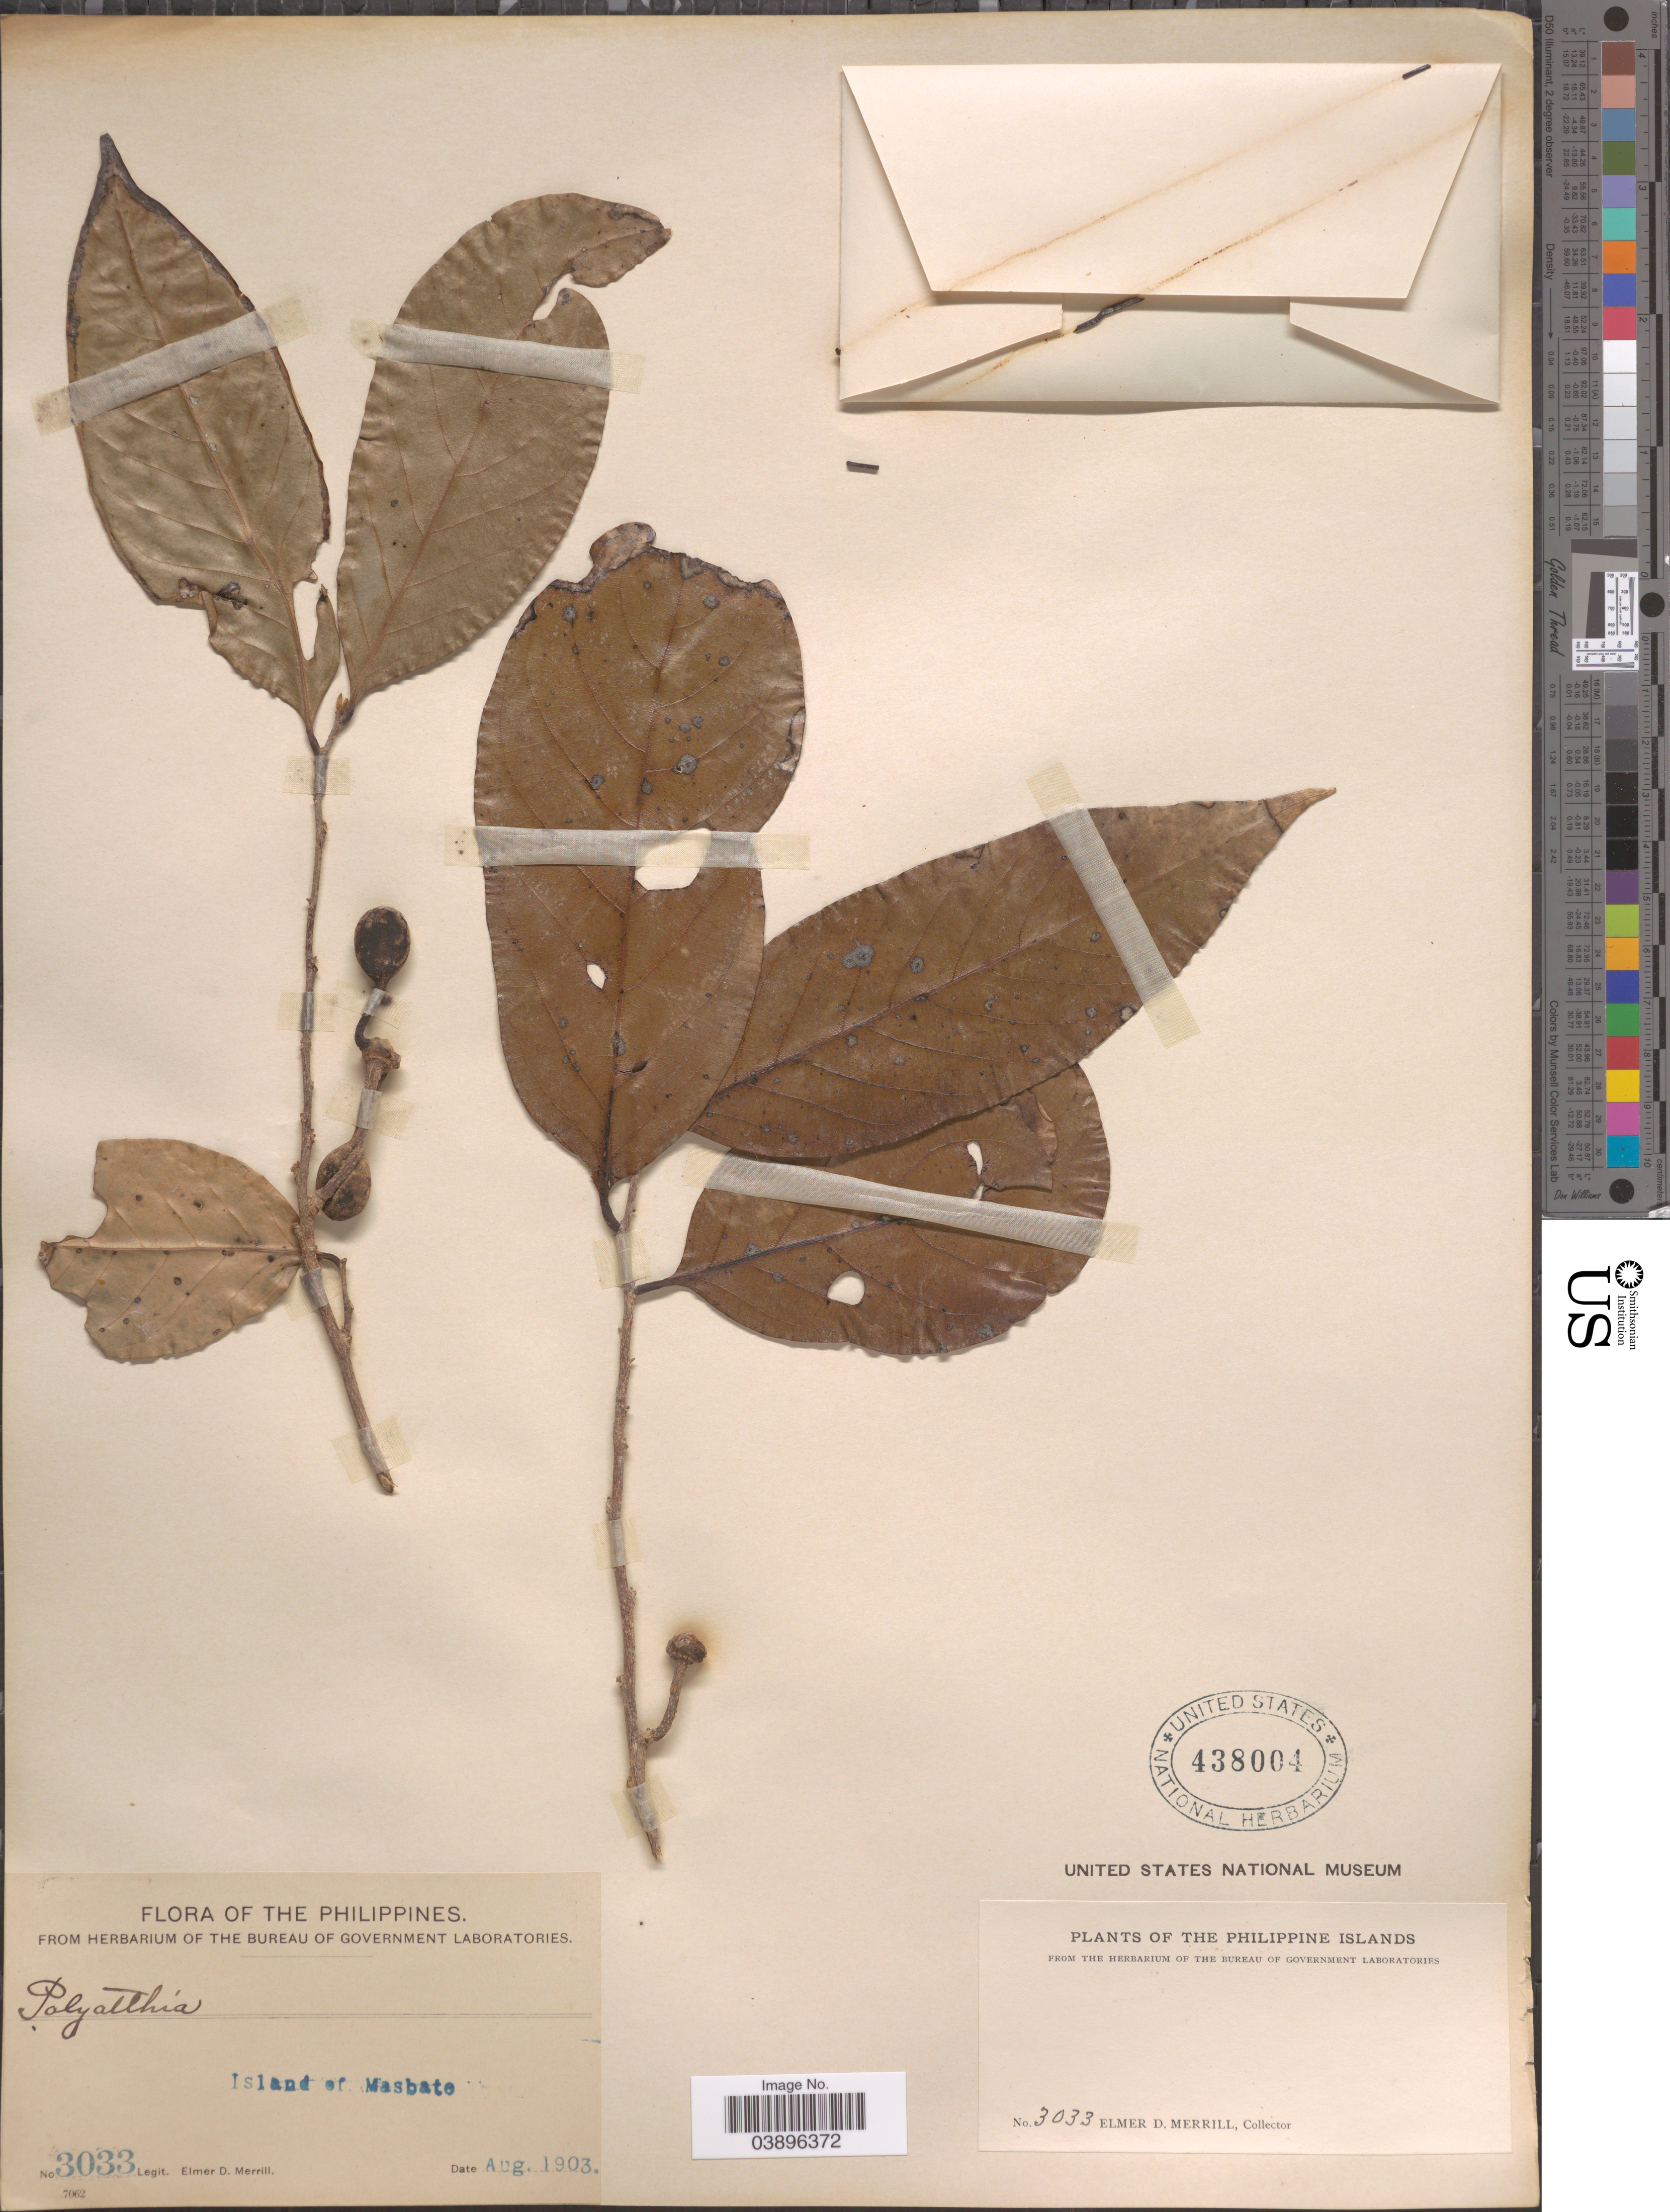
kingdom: Plantae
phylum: Tracheophyta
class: Magnoliopsida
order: Magnoliales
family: Annonaceae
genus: Polyalthia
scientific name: Polyalthia sp.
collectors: E. D. Merrill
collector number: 3033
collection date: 1903-08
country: Philippines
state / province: Bicol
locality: Island of Masbate. Philippine Islands.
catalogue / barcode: US 438004